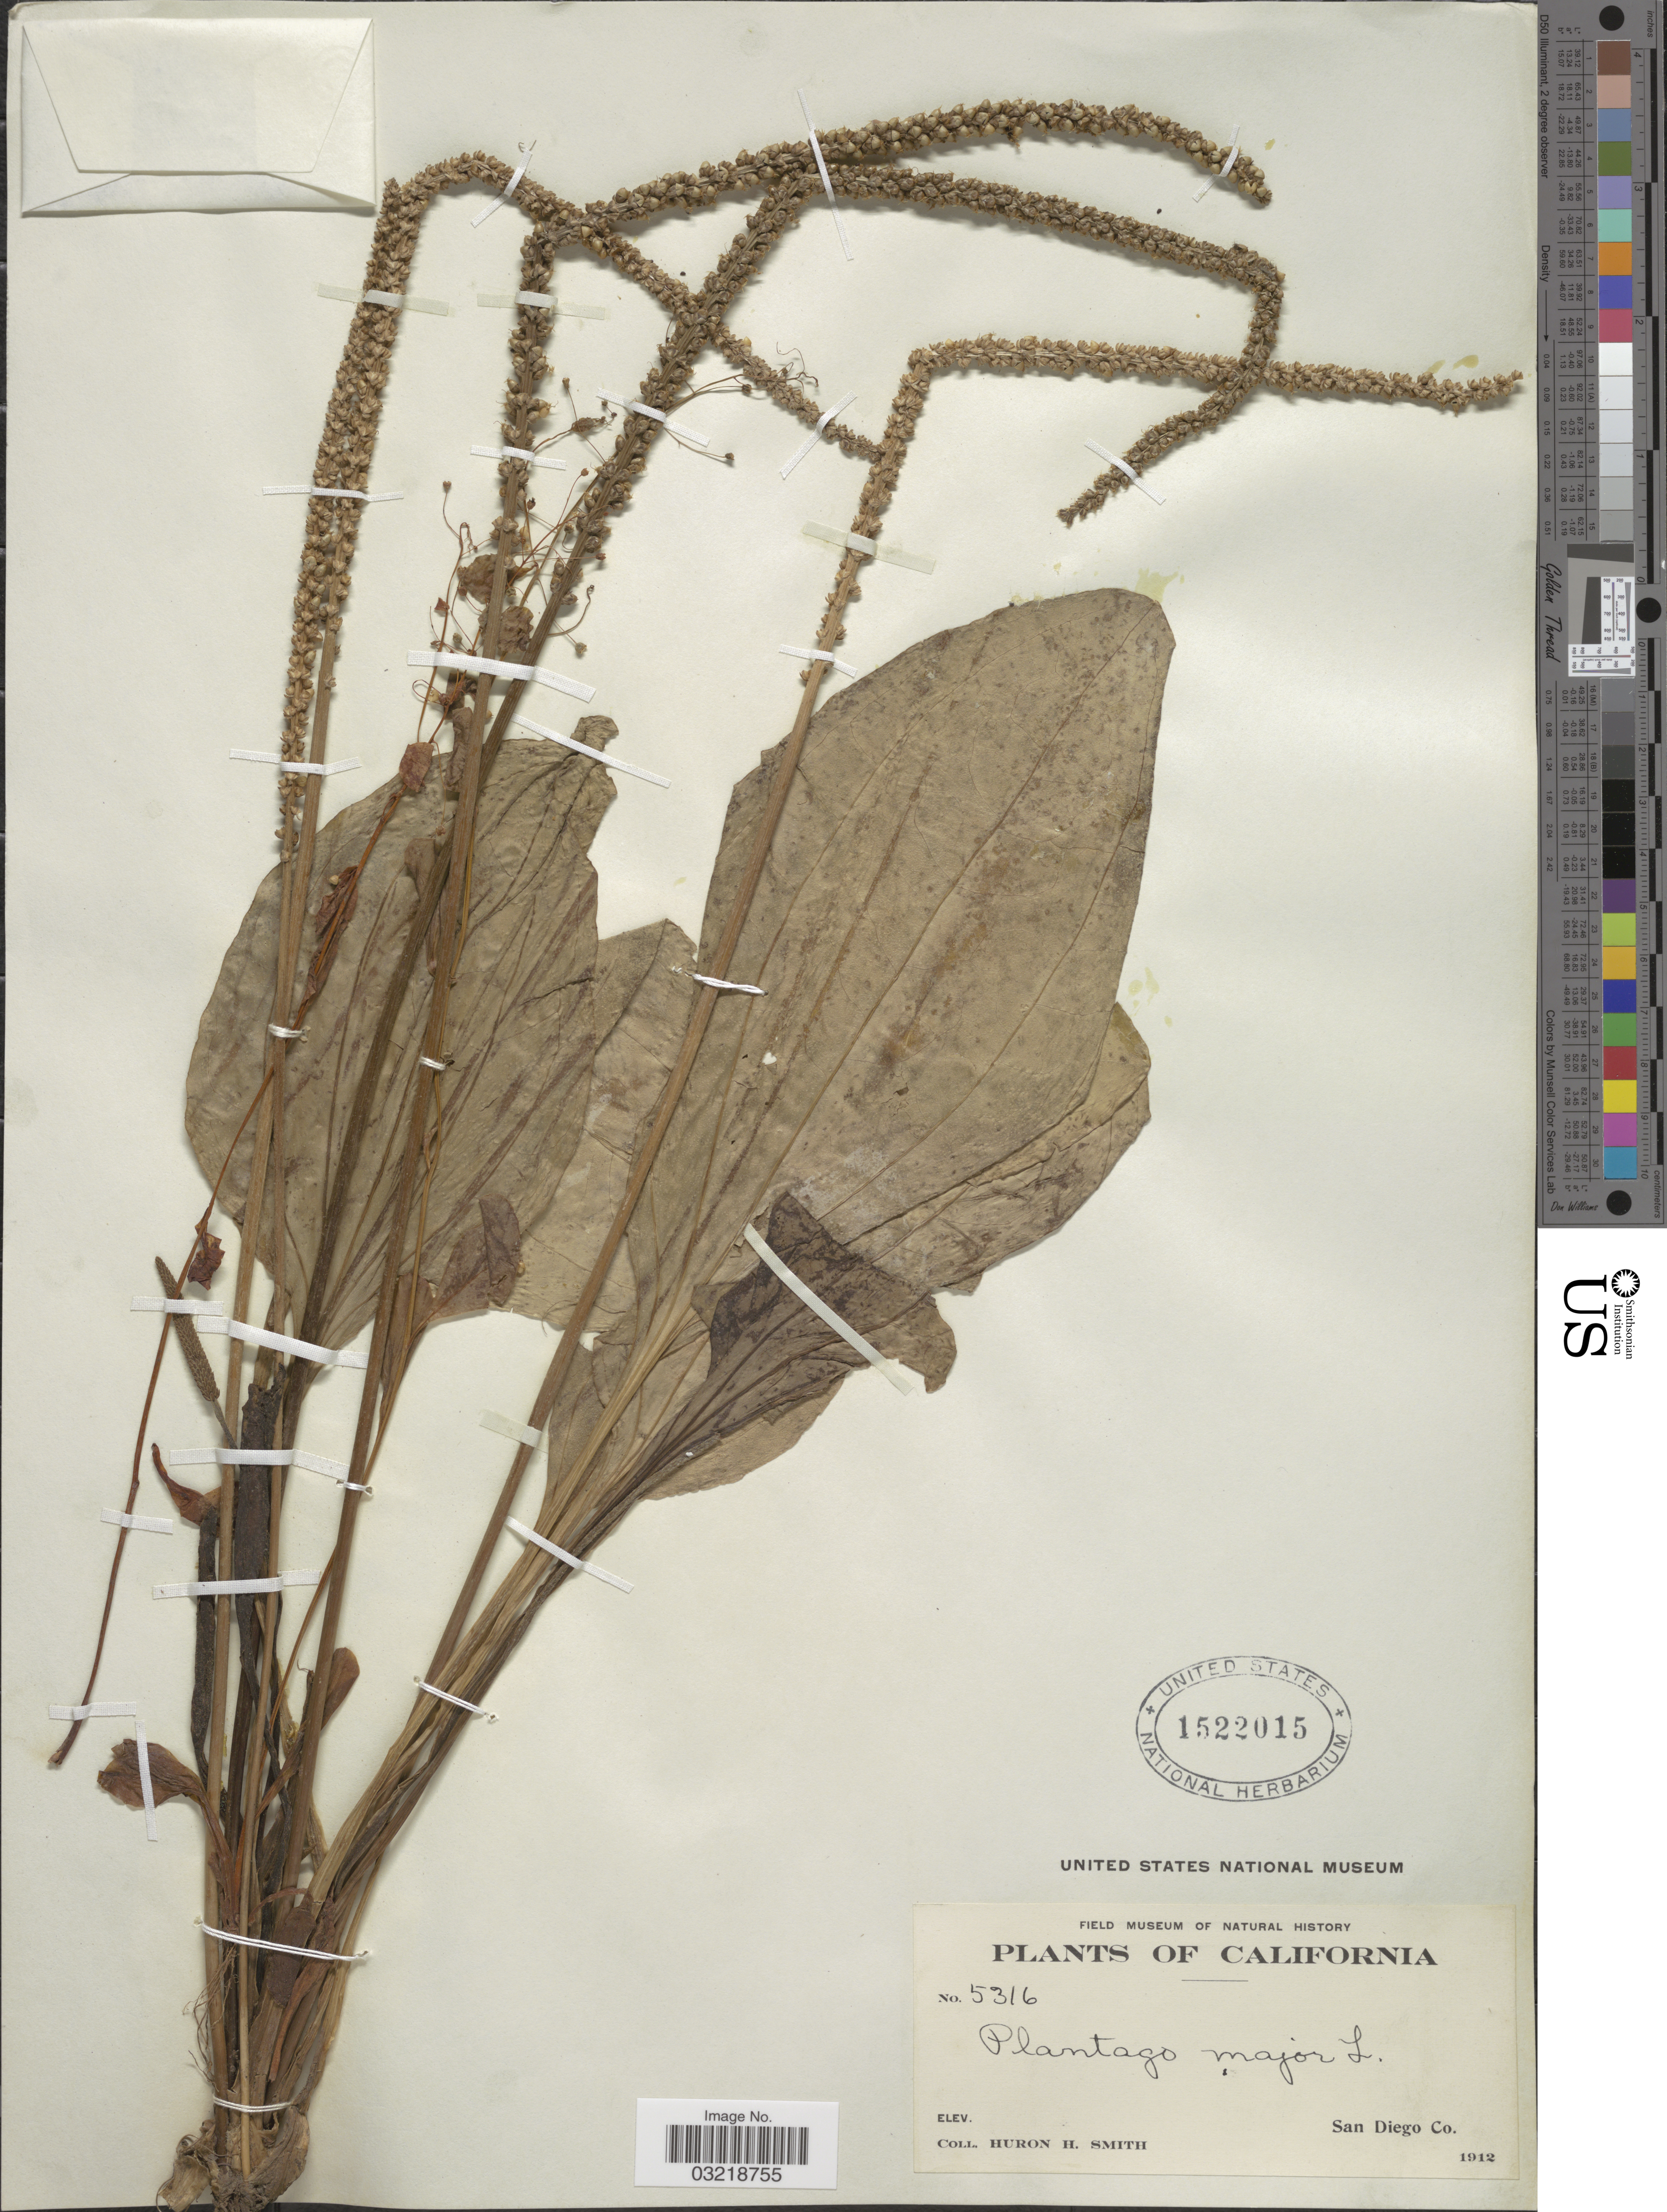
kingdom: Plantae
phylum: Tracheophyta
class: Magnoliopsida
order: Lamiales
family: Plantaginaceae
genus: Plantago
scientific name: Plantago major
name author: L.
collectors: Huron H. Smith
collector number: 5316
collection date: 1912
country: United States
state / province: California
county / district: San Diego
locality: San Diego Co.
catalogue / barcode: US 1522015